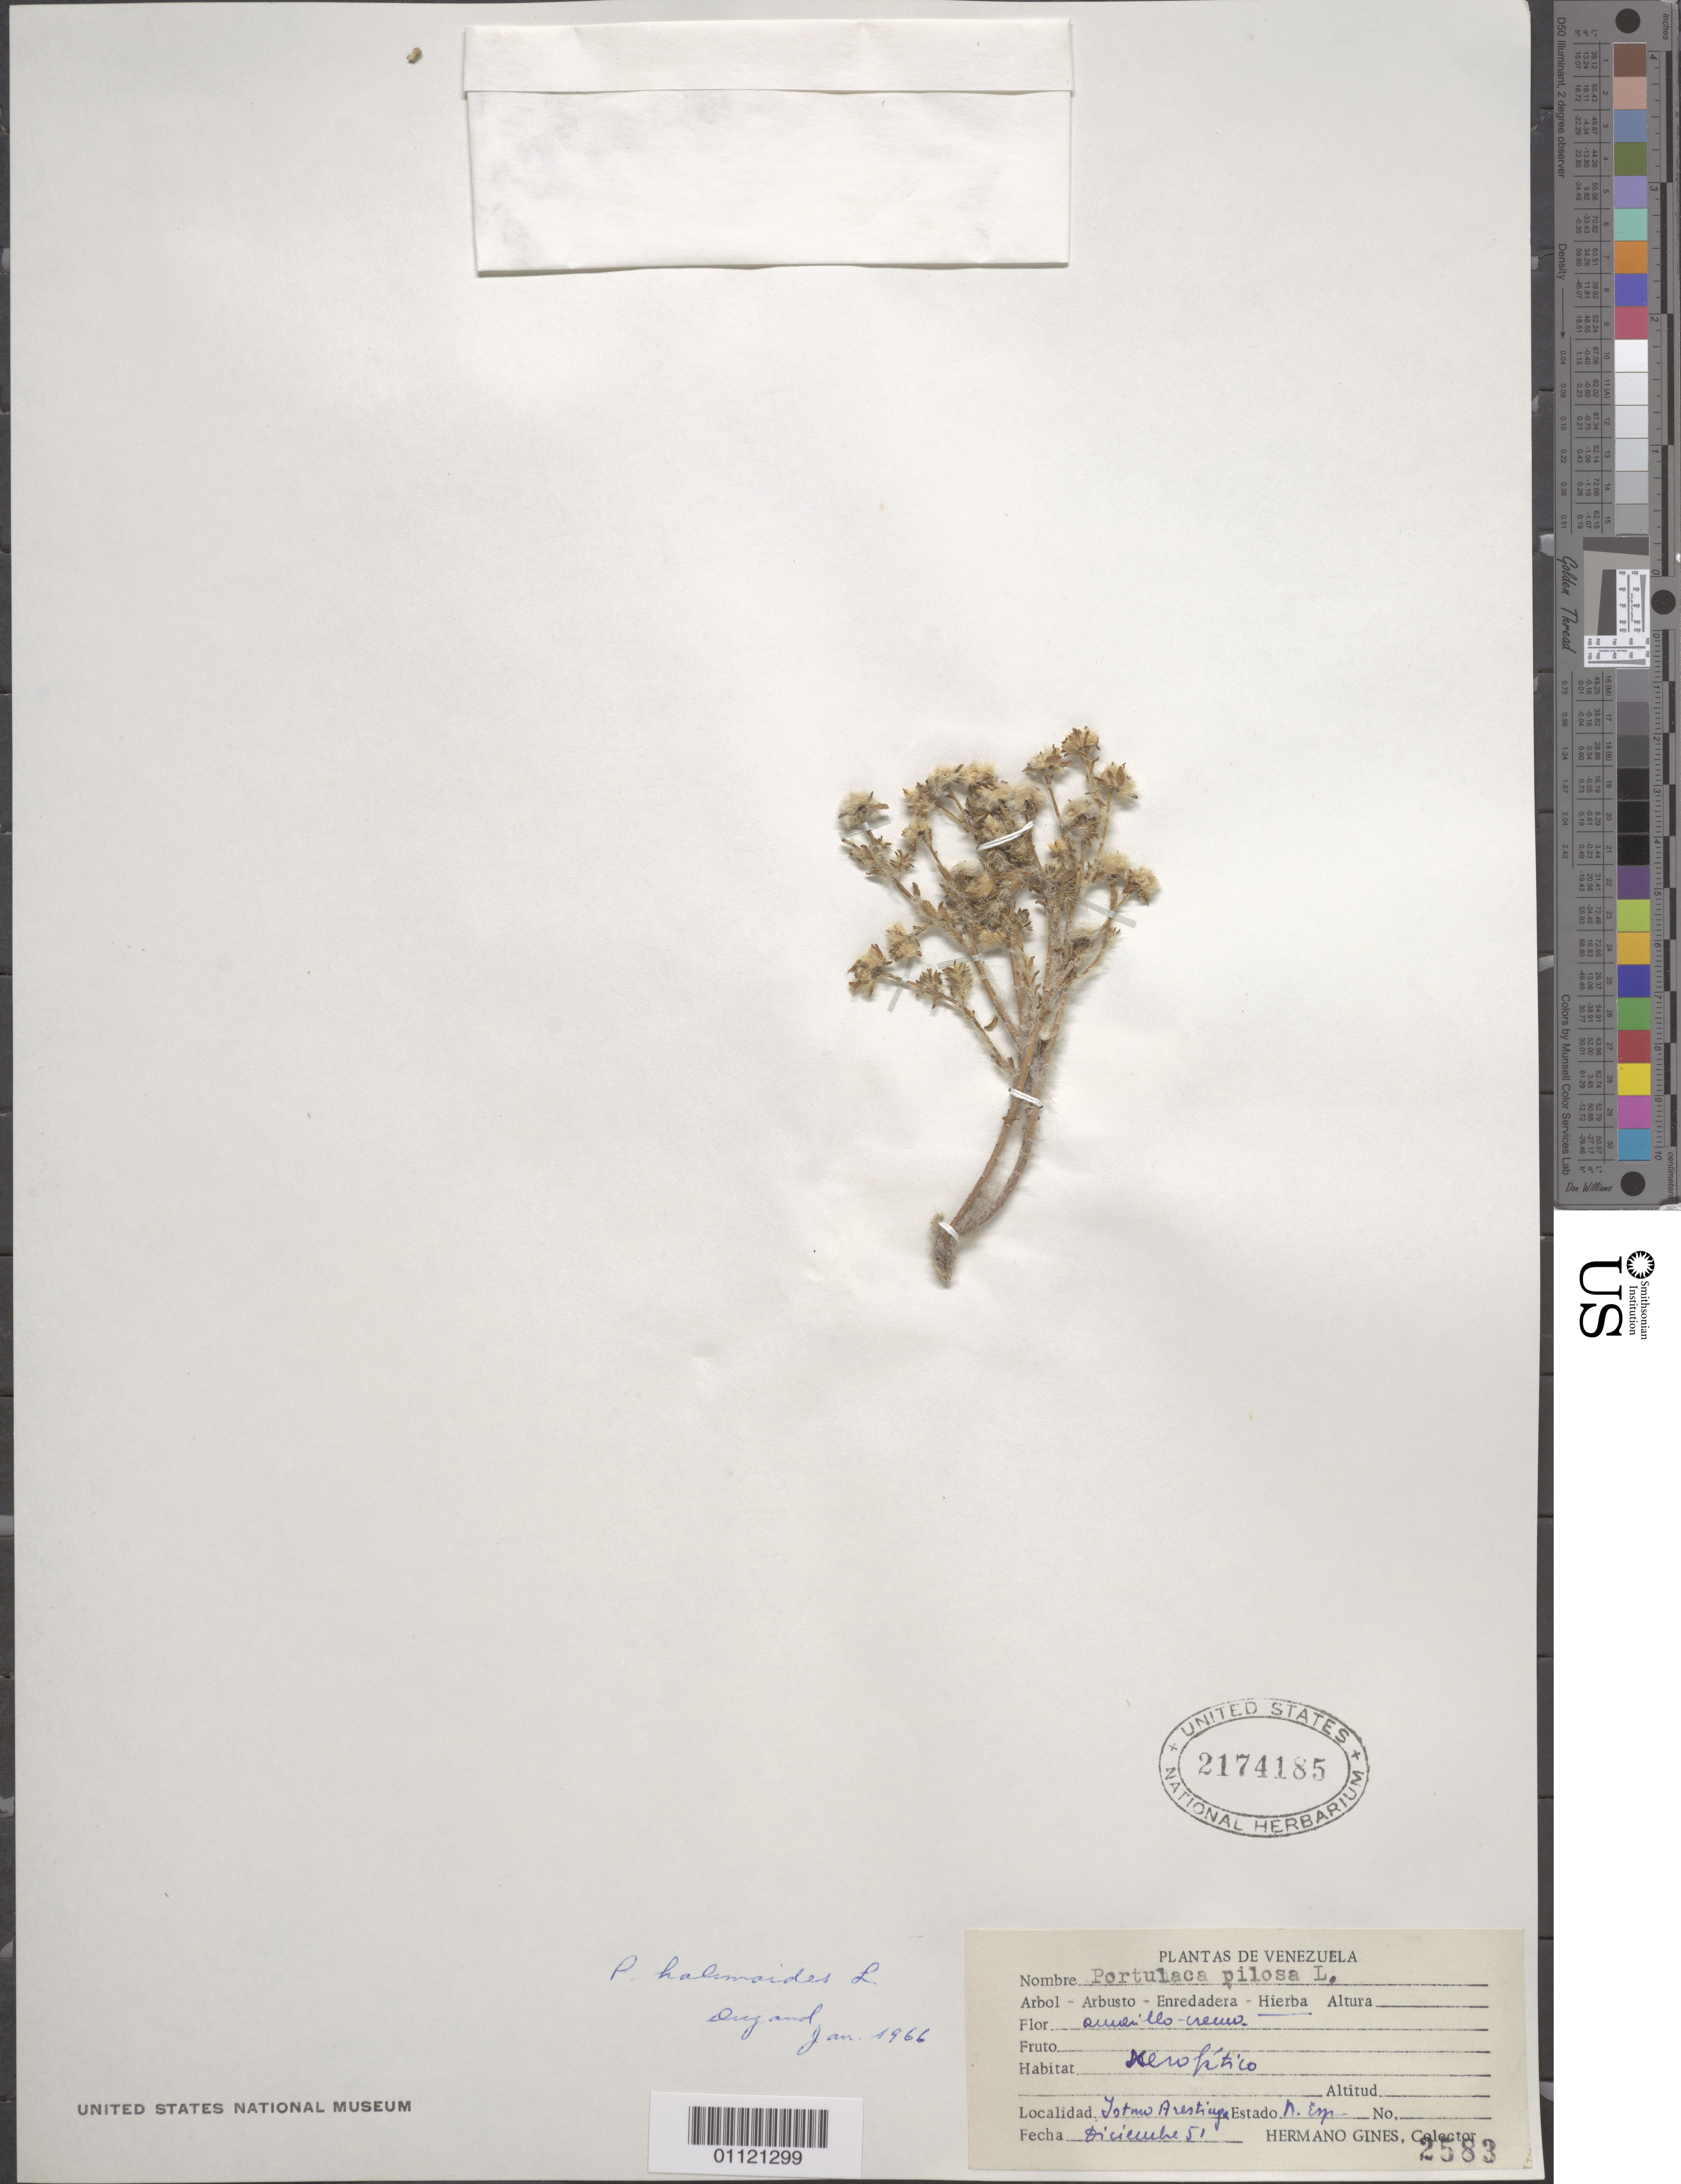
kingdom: Plantae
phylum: Tracheophyta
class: Magnoliopsida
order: Caryophyllales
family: Portulacaceae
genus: Portulaca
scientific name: Portulaca halimoides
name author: L.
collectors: Bro. Gines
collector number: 2583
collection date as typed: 01 Dec 1951 to 31 Dec 1951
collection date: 1951-12-01/1951-12-31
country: Venezuela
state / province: Nueva Esparta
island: Margarita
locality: Istmo Arestinga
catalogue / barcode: US 2174185